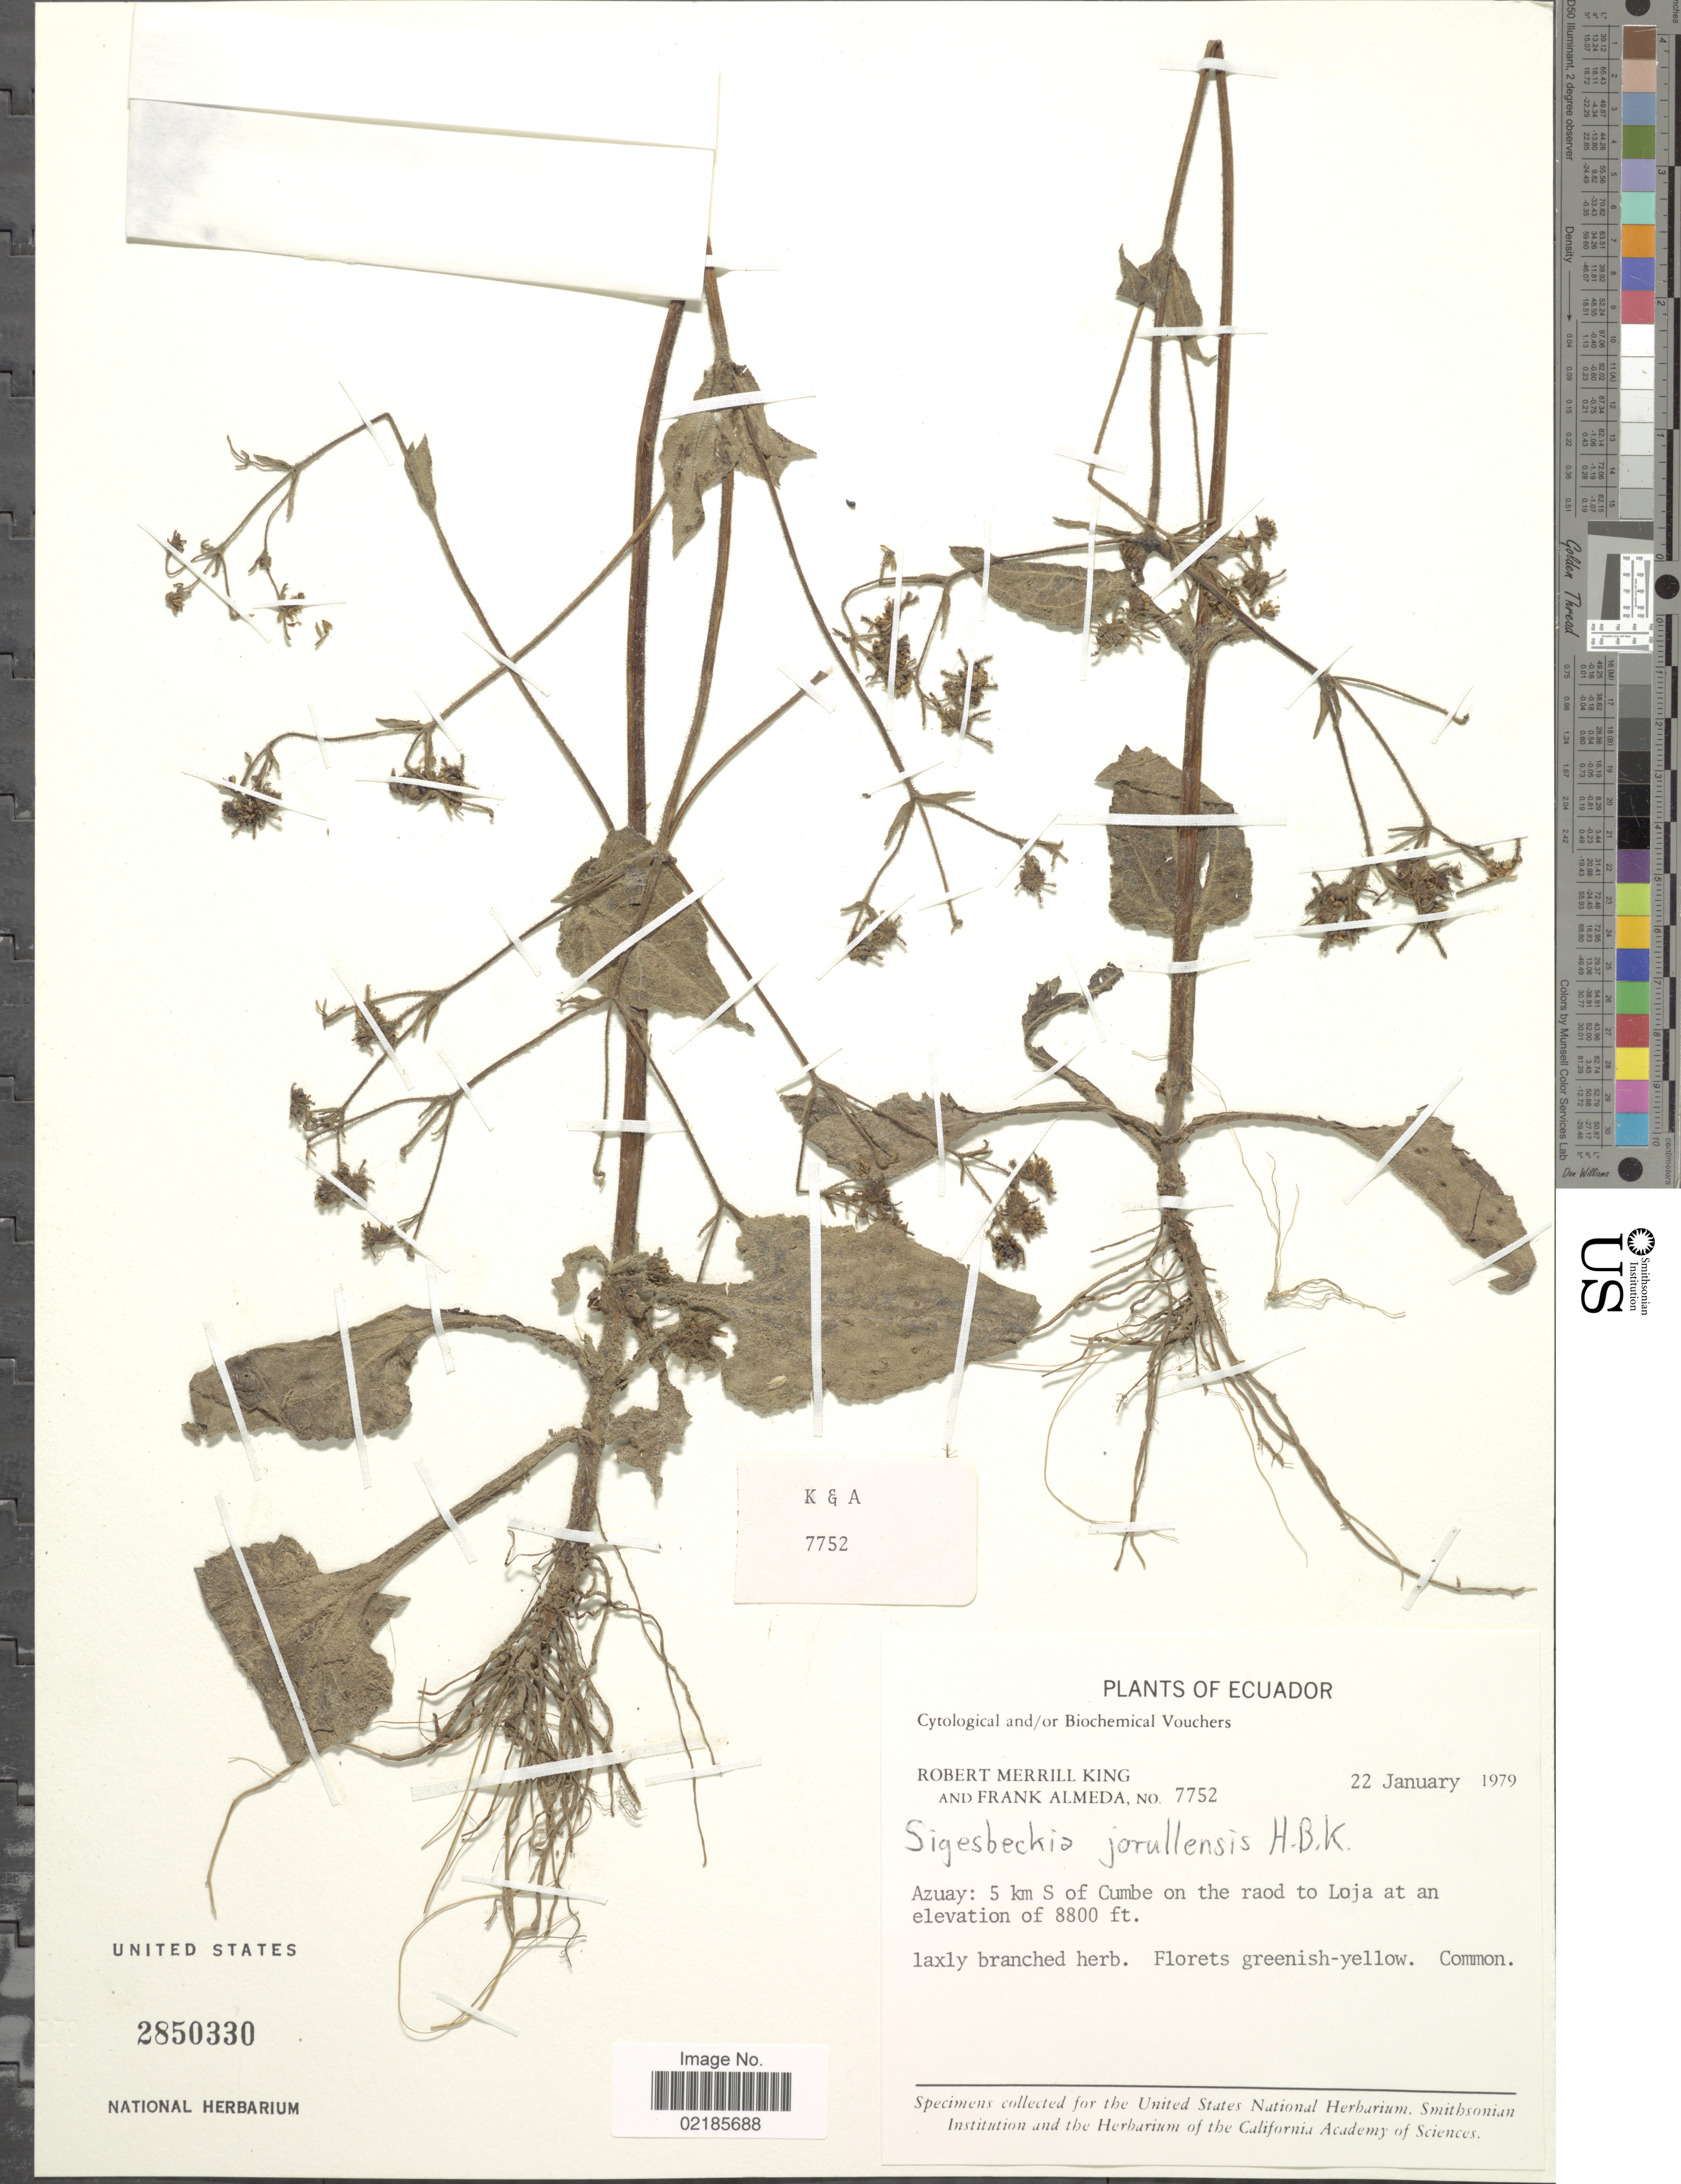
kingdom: Plantae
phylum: Tracheophyta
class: Magnoliopsida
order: Asterales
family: Asteraceae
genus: Sigesbeckia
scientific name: Sigesbeckia jorullensis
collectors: R. M. King & F. Almeda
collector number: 7752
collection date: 1979-01-22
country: Ecuador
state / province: Azuay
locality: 5 km S of Cumbe on the road to Loja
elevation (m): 2682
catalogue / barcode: US 2850330